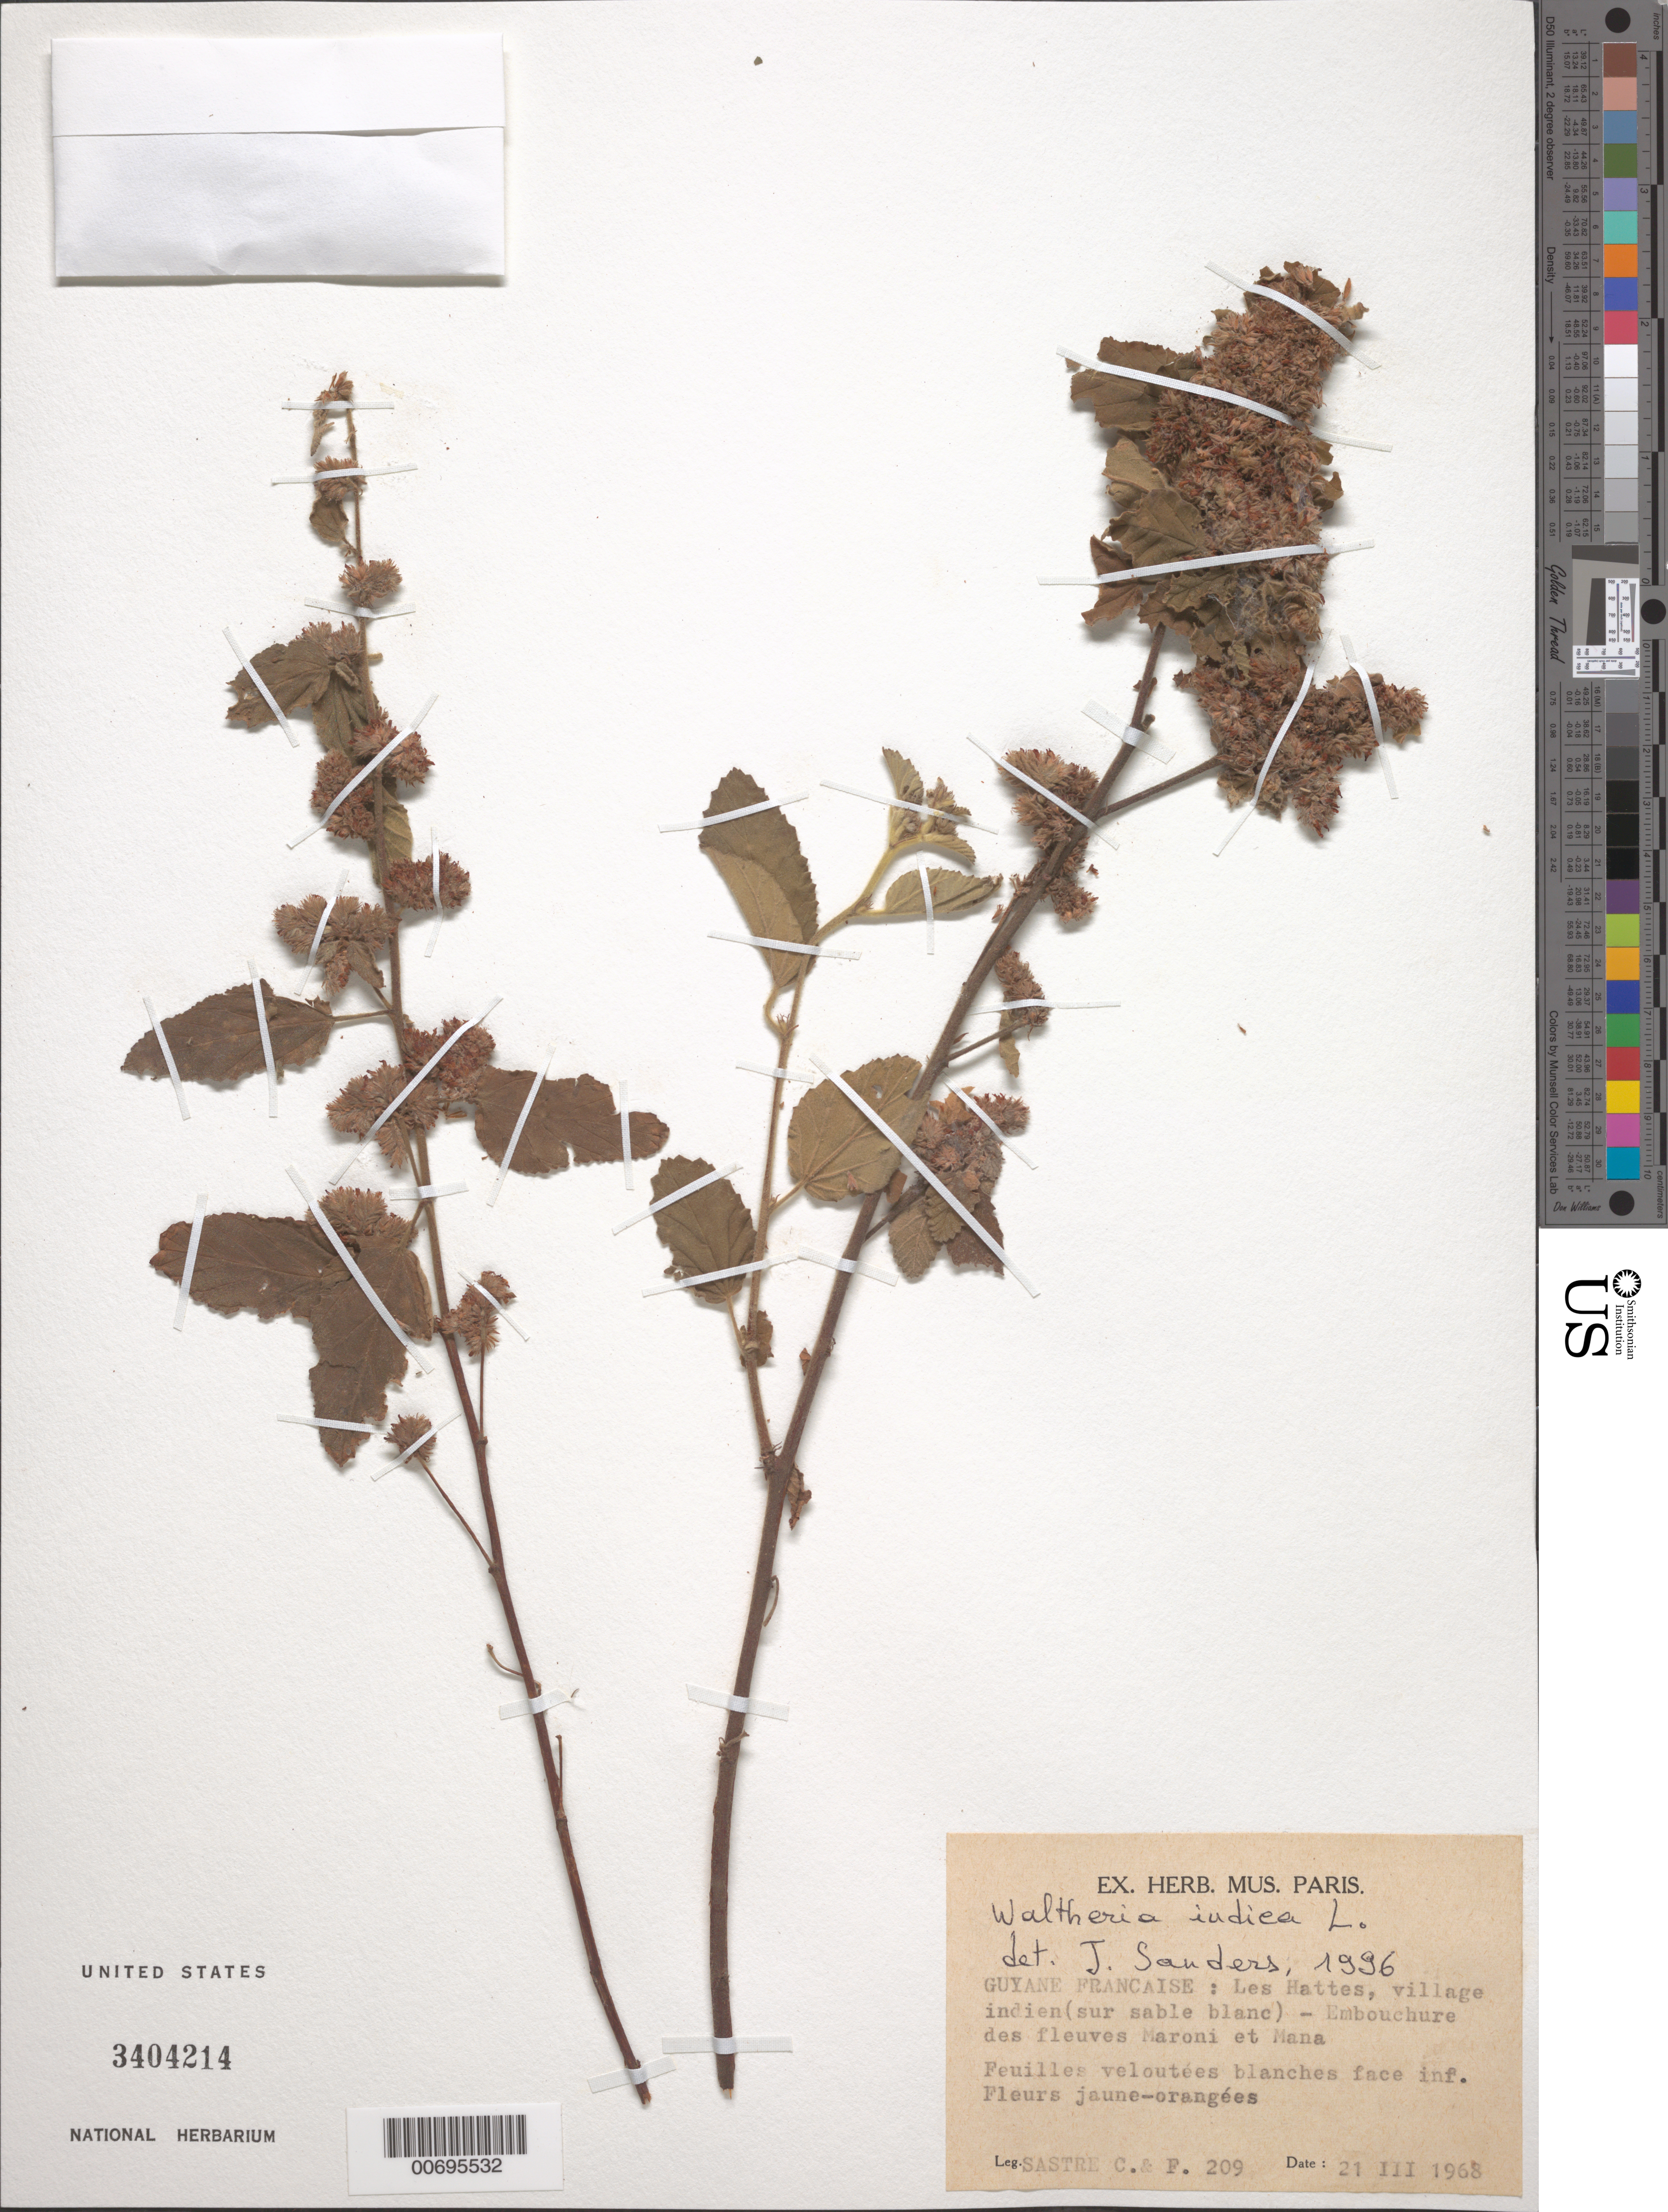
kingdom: Plantae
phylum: Tracheophyta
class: Magnoliopsida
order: Malvales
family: Malvaceae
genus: Waltheria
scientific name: Waltheria indica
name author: L.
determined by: Saunders, J.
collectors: C. H. L. Sastre & F. Sastre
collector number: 209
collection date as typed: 21-Mar-68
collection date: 1968-03-21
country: French Guiana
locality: Les Hattes, Indian village, embouchure des fleuves Mana & Maroni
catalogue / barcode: US 3404214